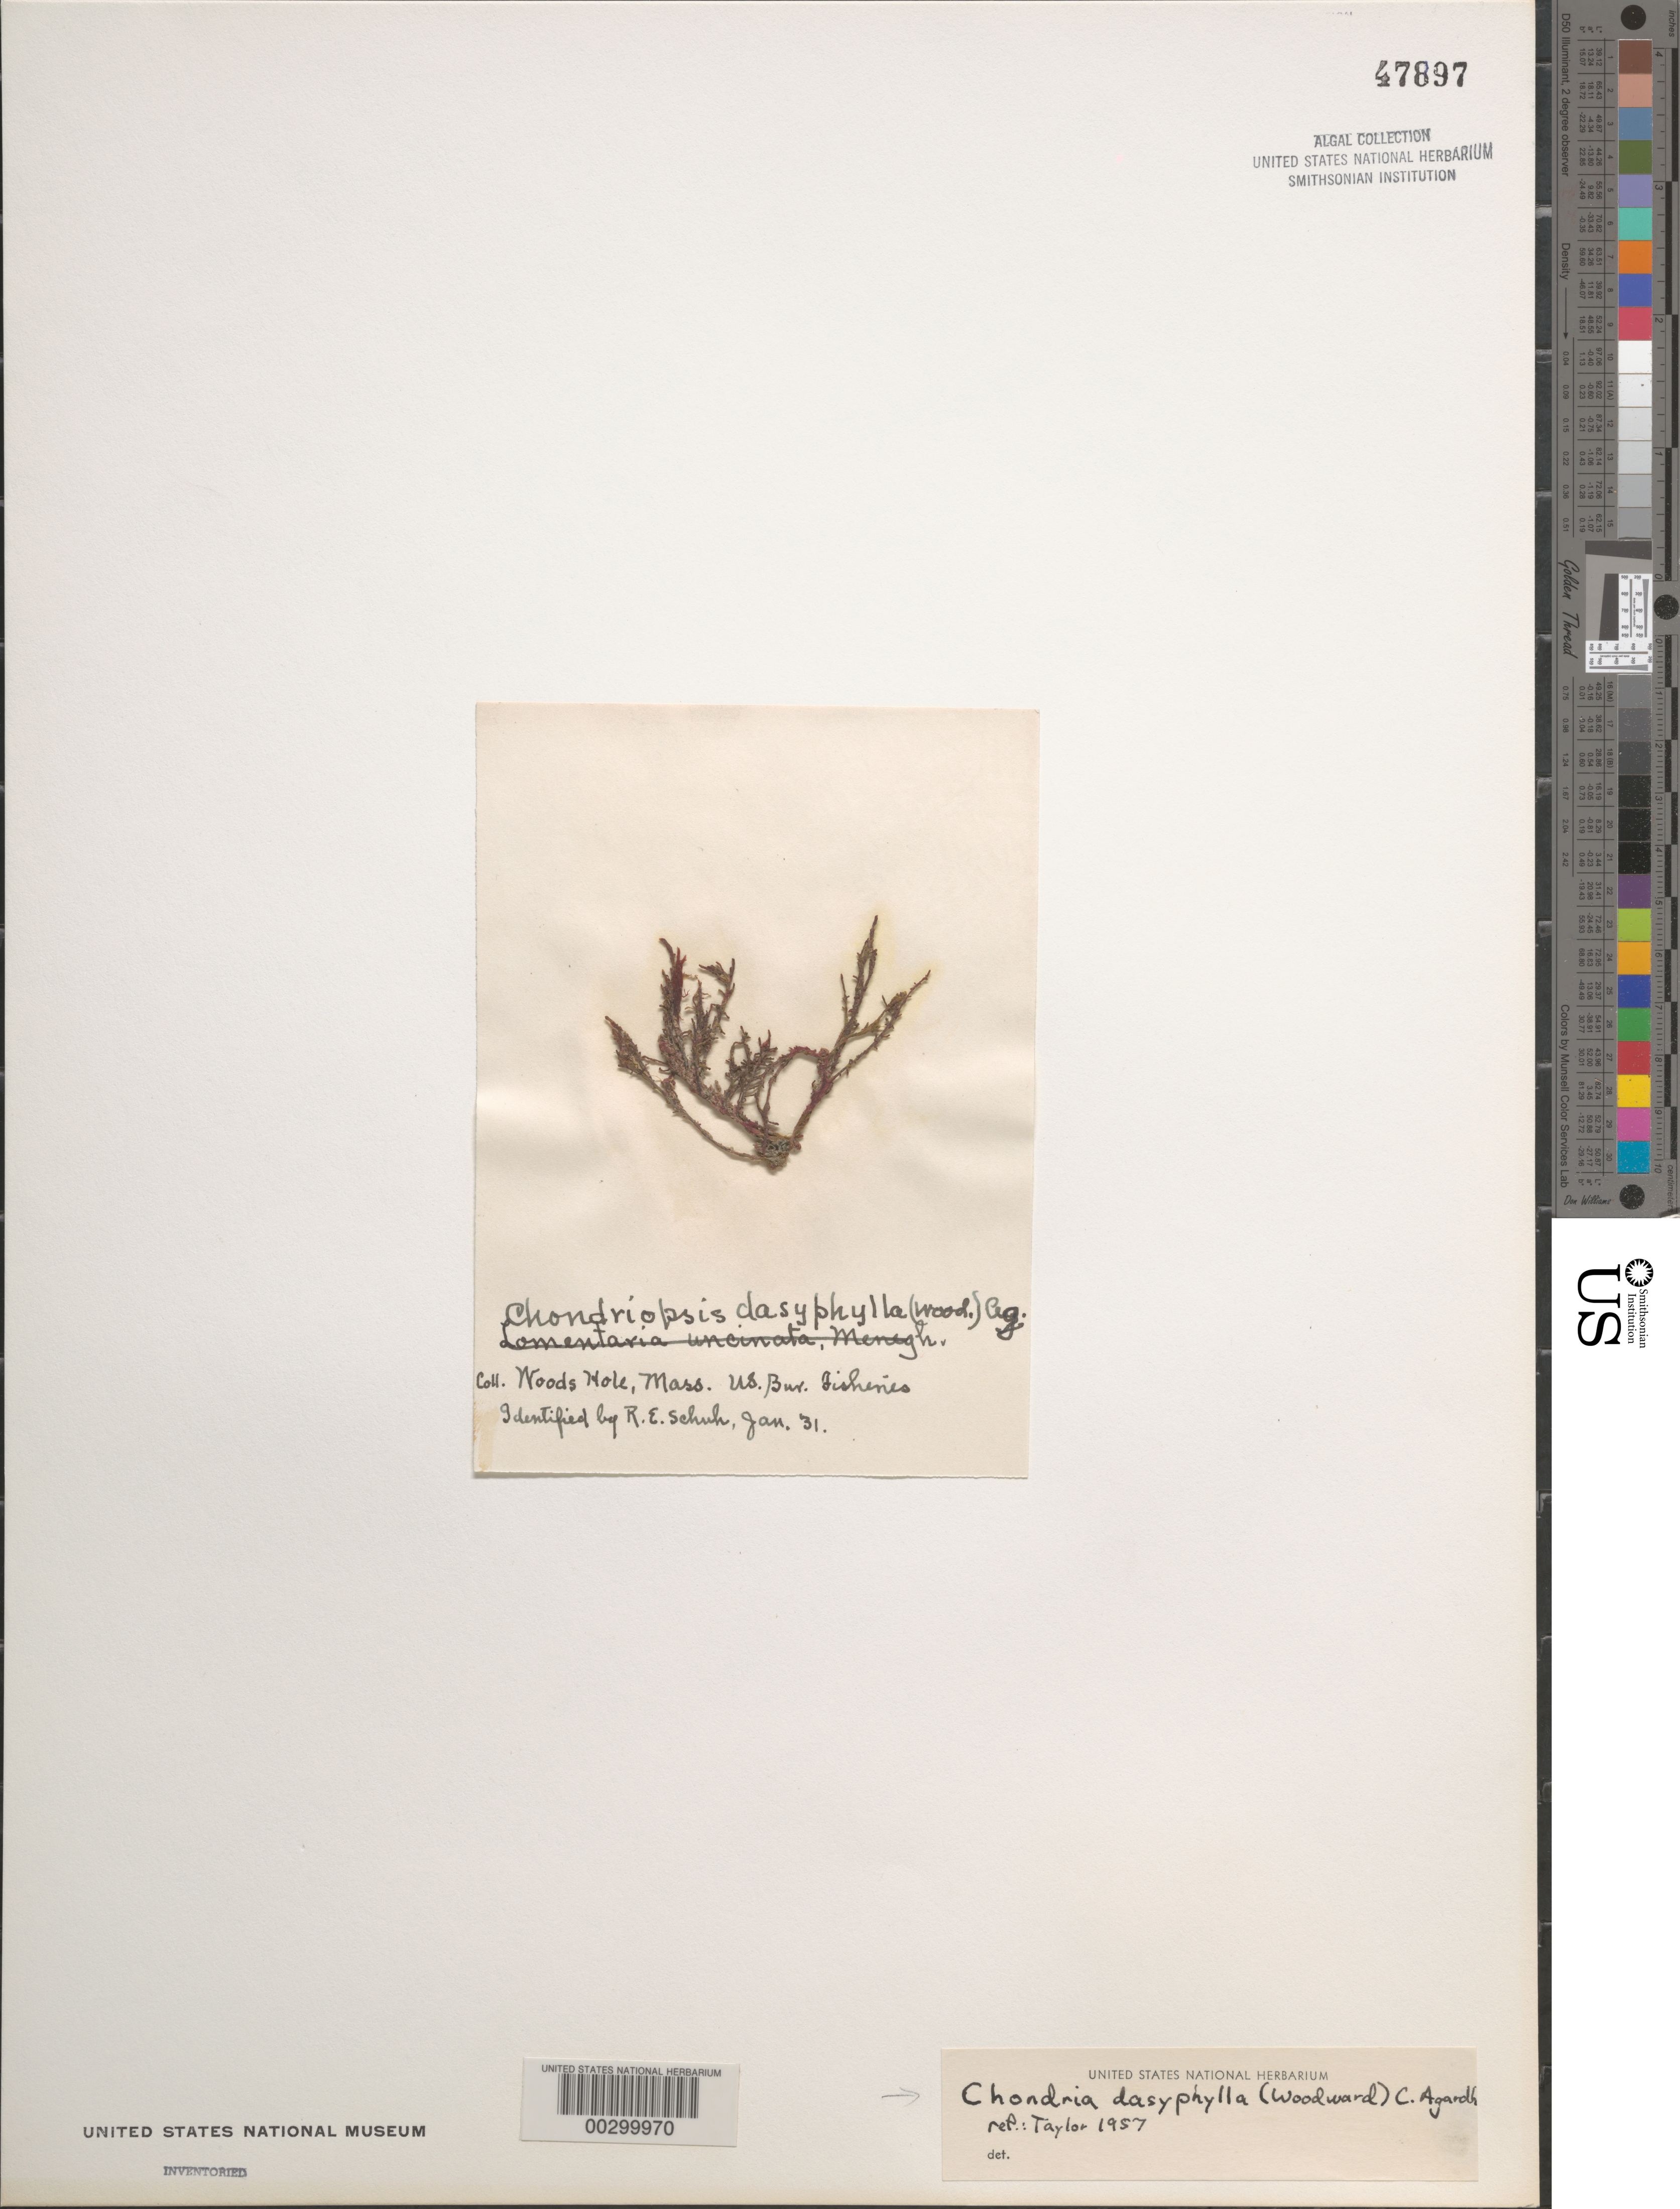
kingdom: Plantae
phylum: Rhodophyta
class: Florideophyceae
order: Ceramiales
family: Rhodomelaceae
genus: Chondria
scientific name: Chondria dasyphylla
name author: (Woodw.) C. Agardh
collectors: U.S. Bureau of Fisheries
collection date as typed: Jan 1931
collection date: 1931-01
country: United States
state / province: Massachusetts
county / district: Barnstable County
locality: Woods Hole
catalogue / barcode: US 47897